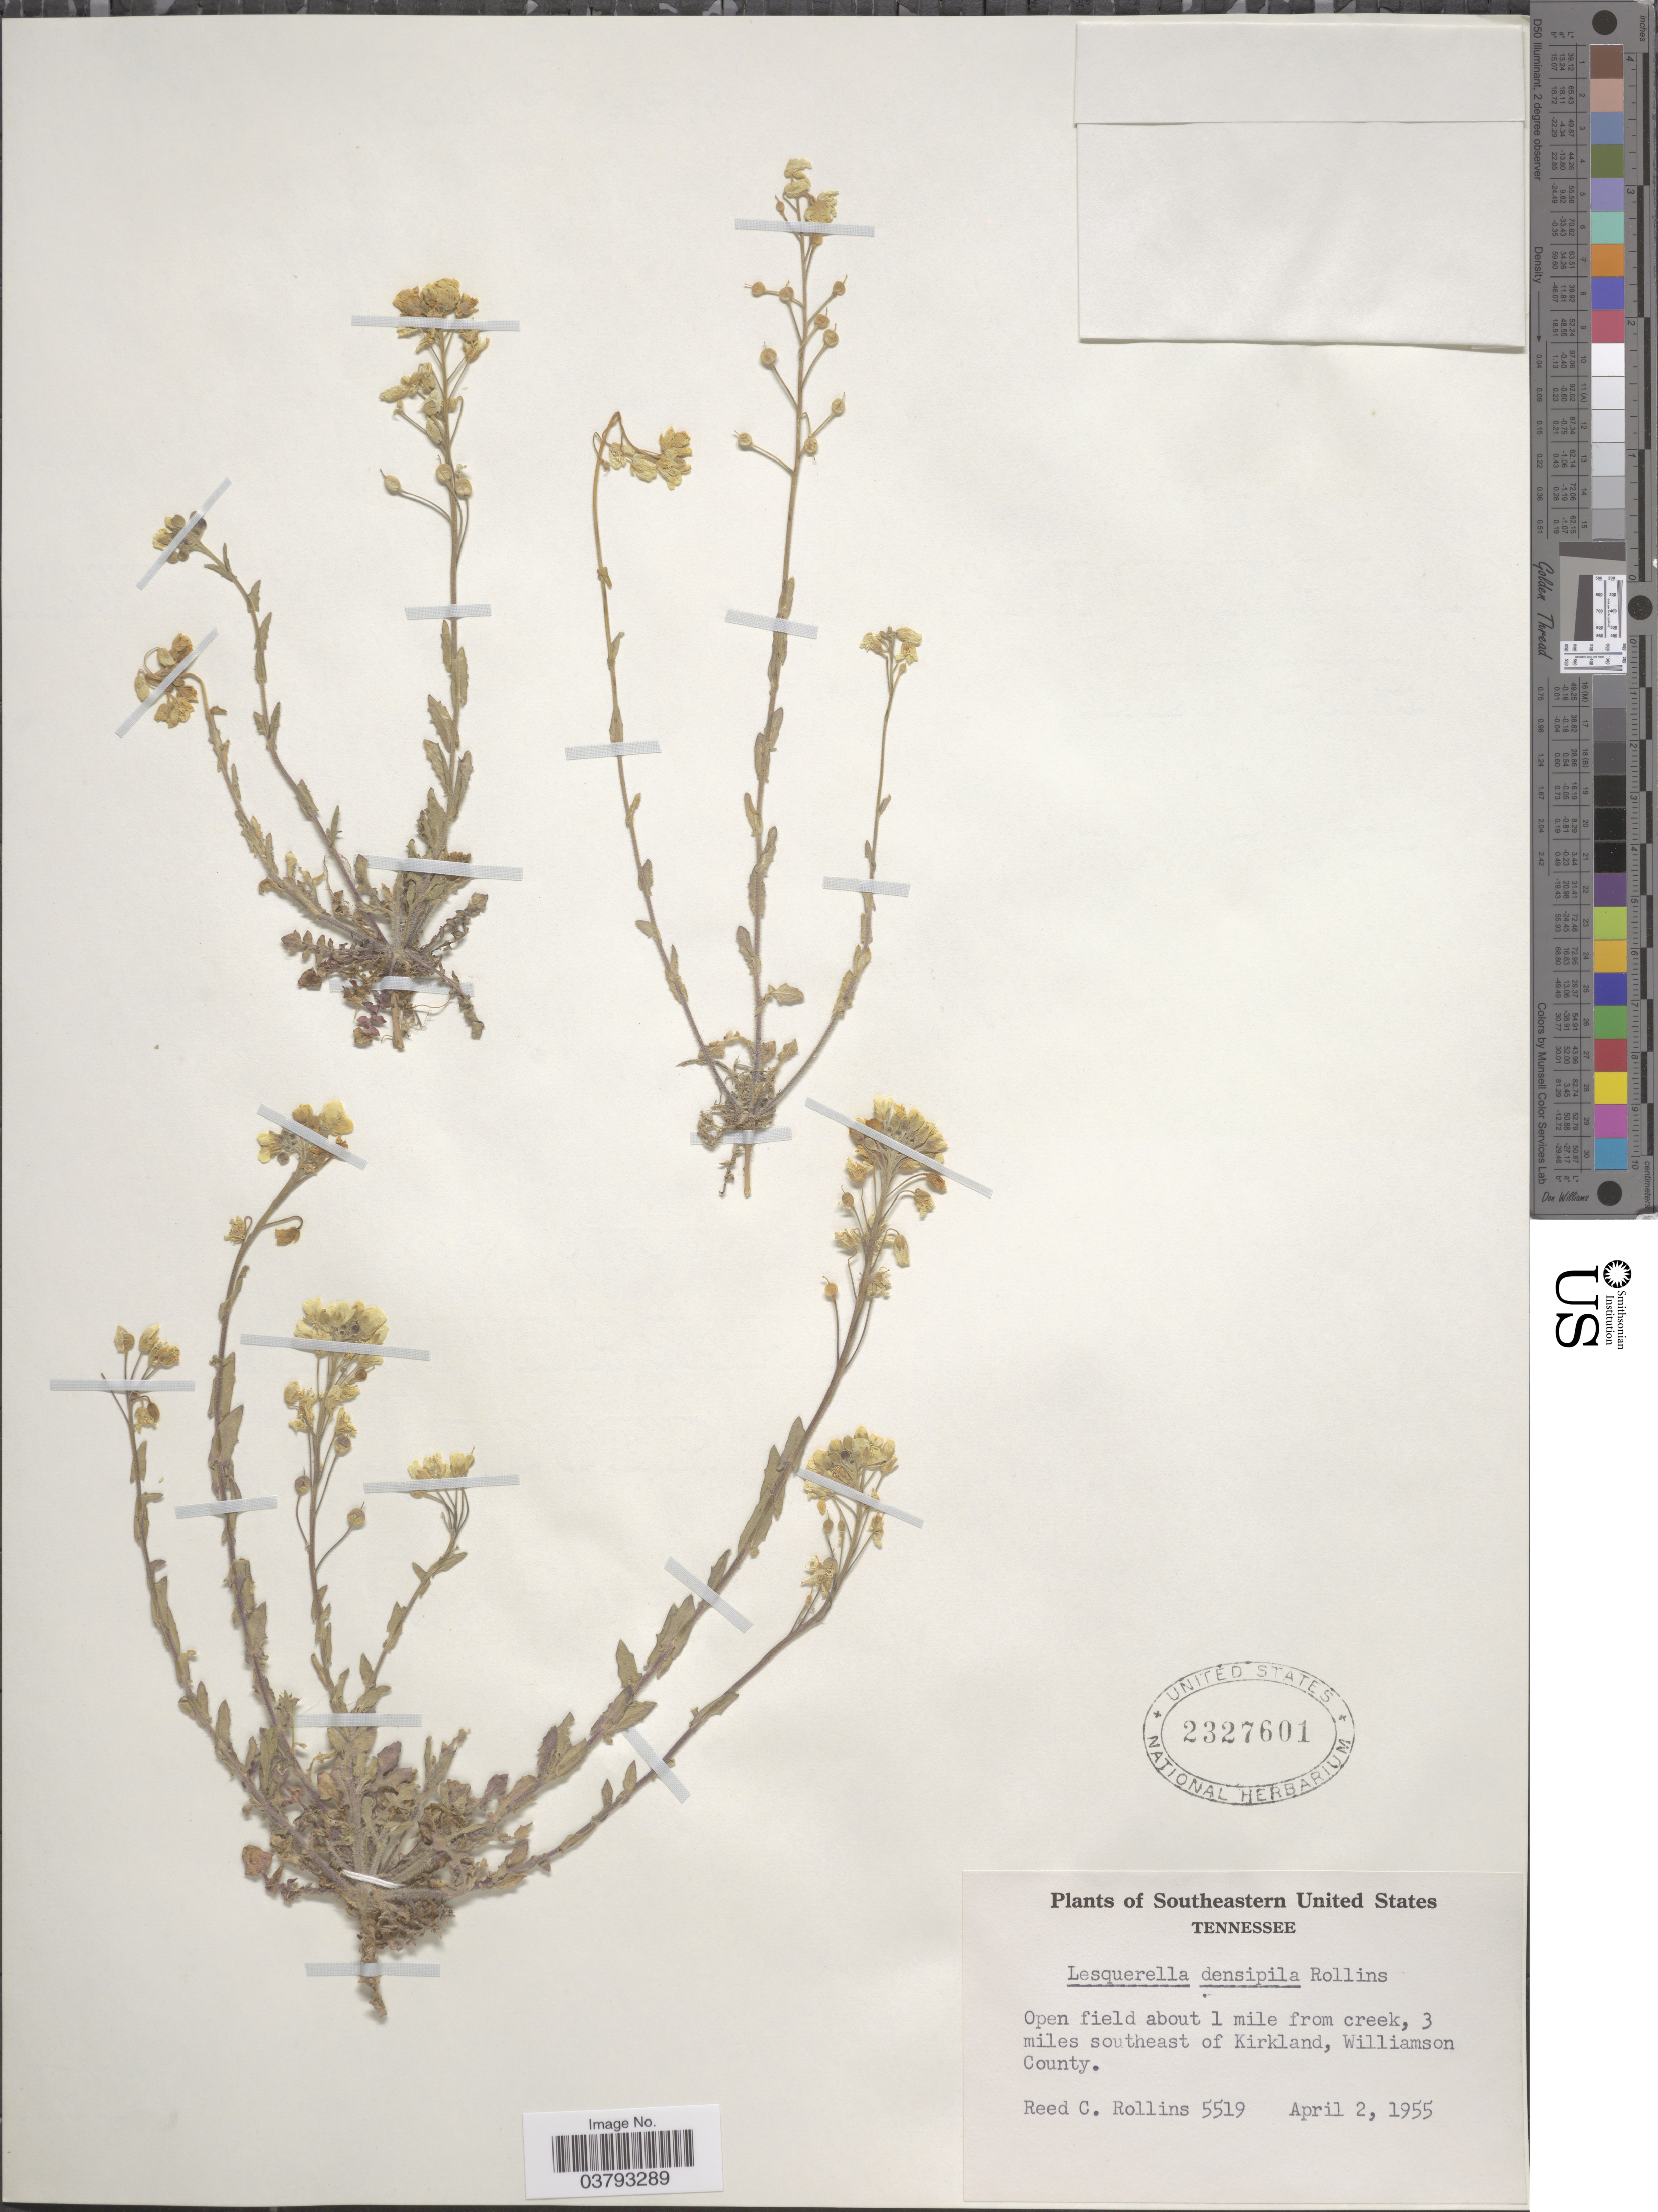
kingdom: Plantae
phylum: Tracheophyta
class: Magnoliopsida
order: Brassicales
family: Brassicaceae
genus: Lesquerella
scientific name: Lesquerella densipila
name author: Rollins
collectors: R. C. Rollins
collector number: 5519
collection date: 1955-04-02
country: United States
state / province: Tennessee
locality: Southeastern United States. Open field about 1 mile from creek, 3 miles southeast of Kirkland, Williamson County.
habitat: open field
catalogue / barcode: US 2327601